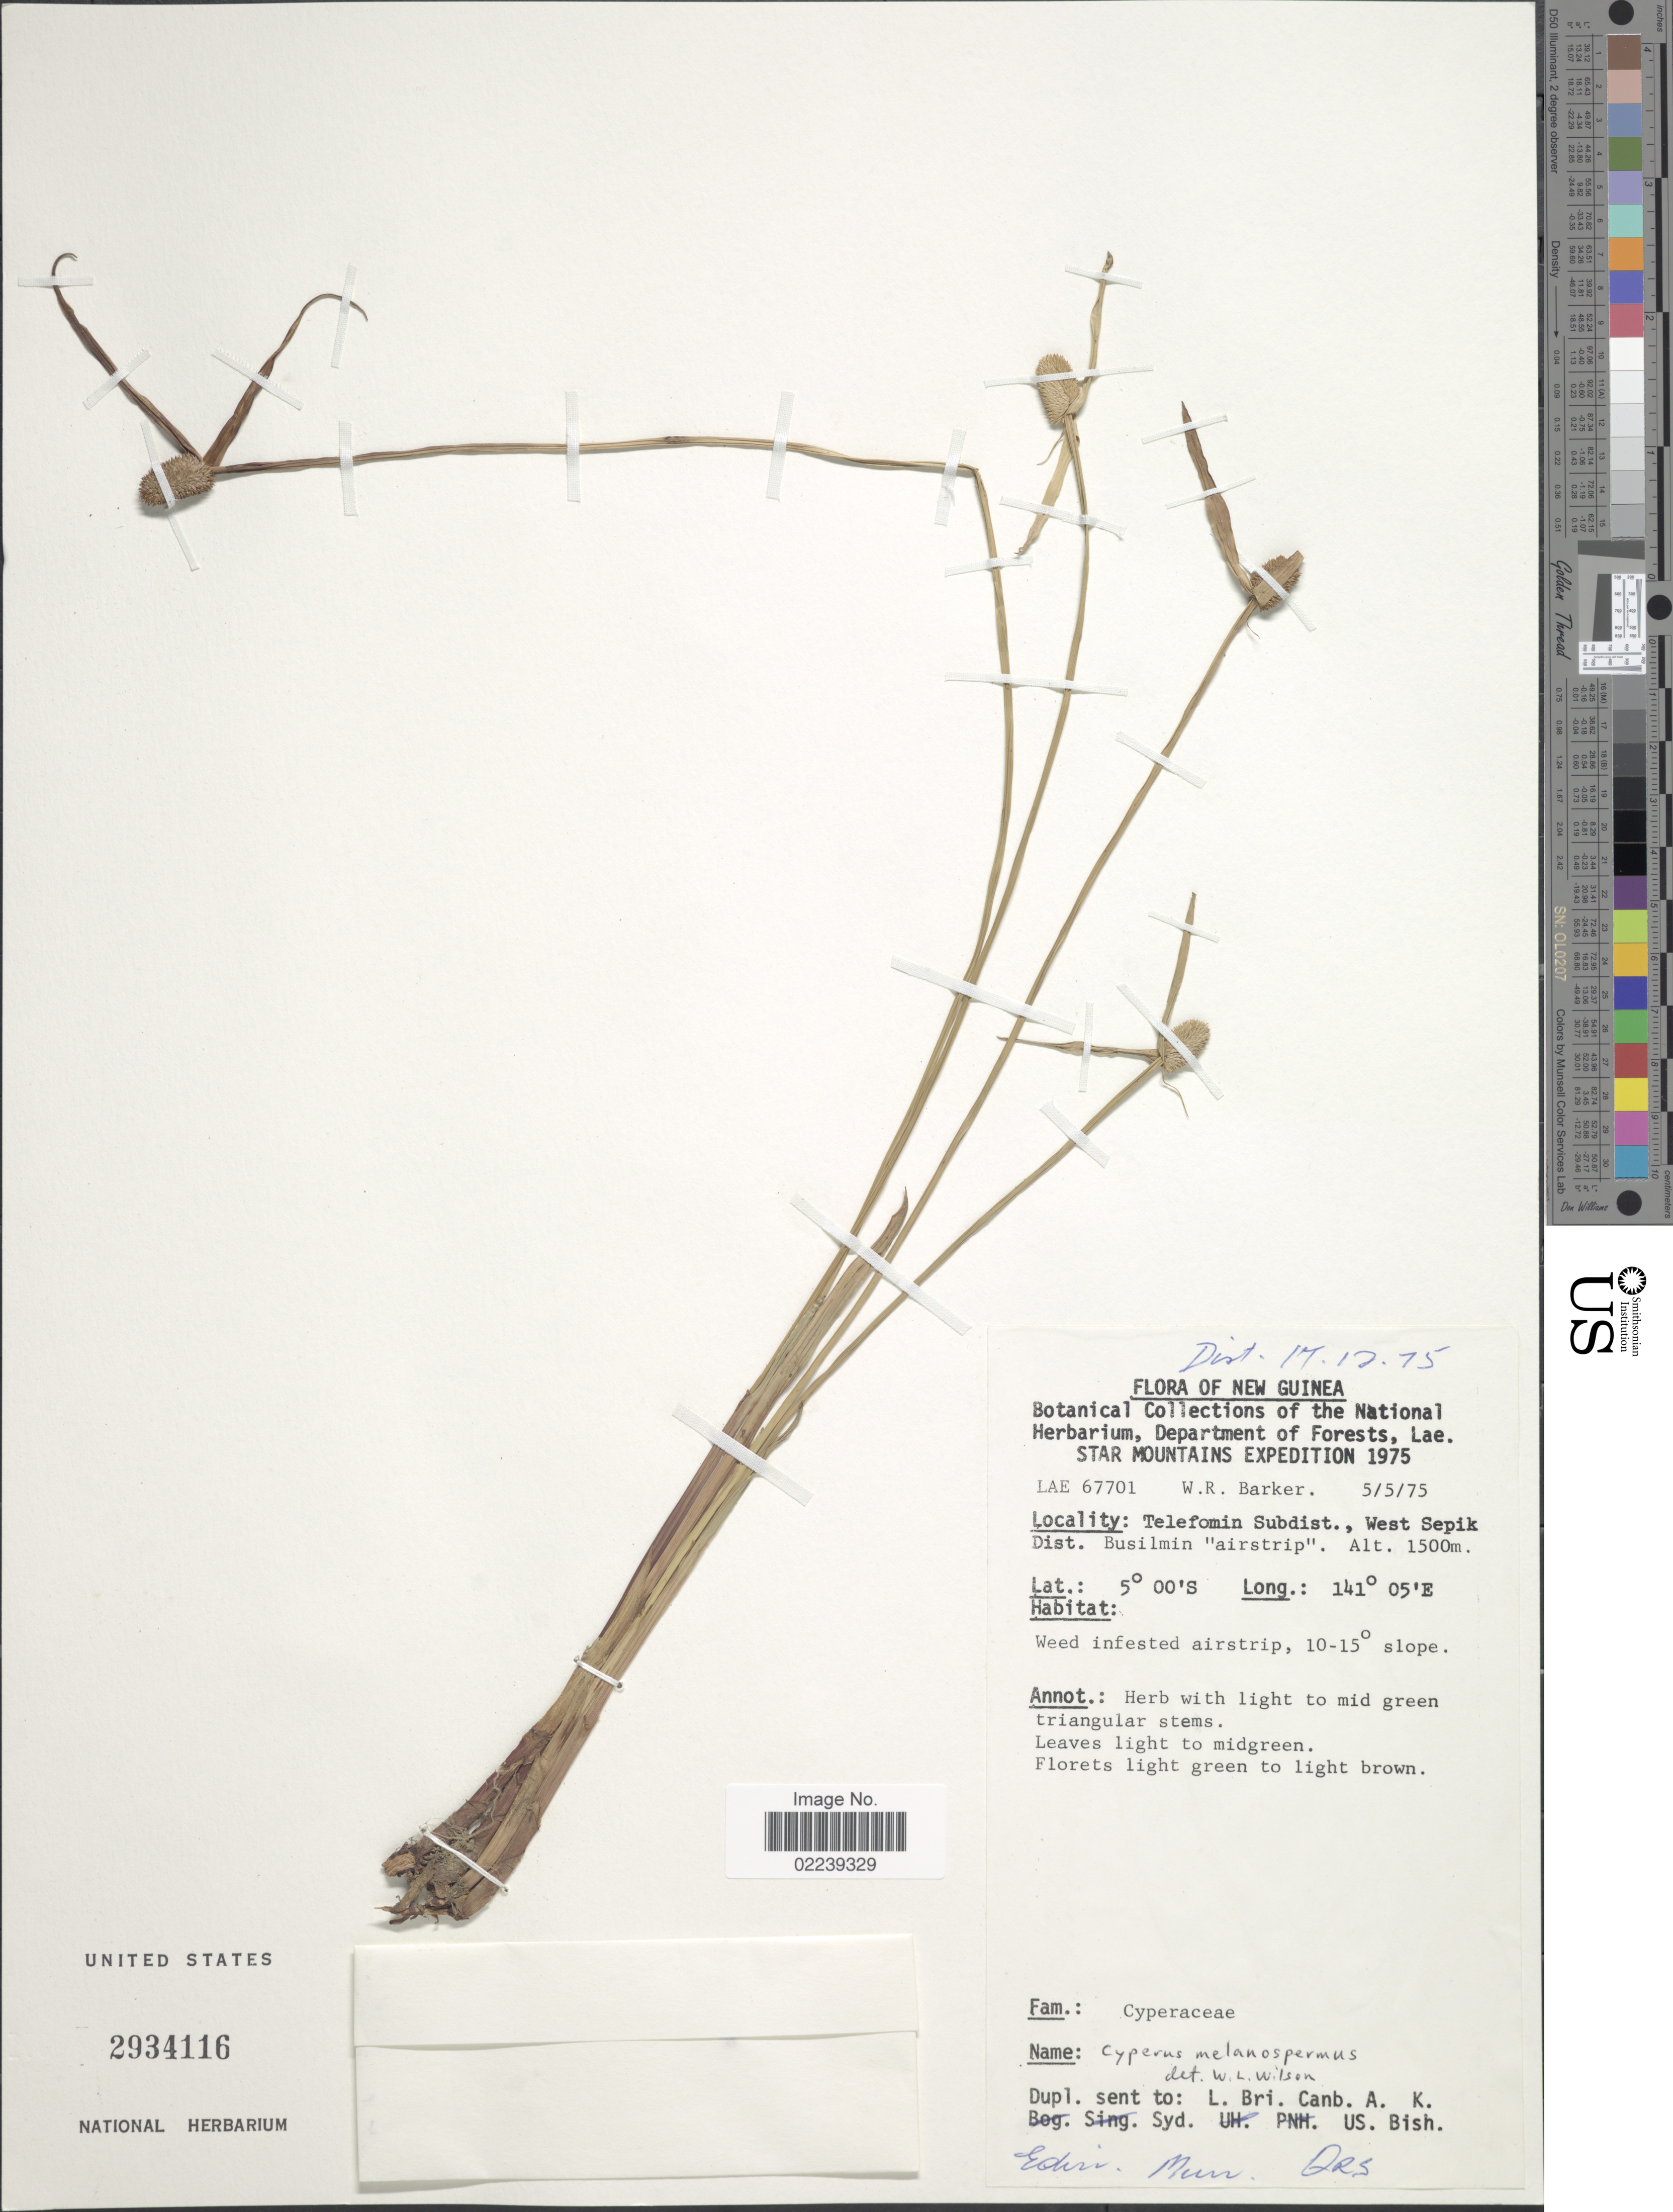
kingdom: Plantae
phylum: Tracheophyta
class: Liliopsida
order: Poales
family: Cyperaceae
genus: Cyperus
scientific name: Cyperus melanospermus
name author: (Nees) Valck. Sur.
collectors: W. R. Barker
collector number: LAE 67701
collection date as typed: Transcribed d/m/y: 5/5/75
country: Papua New Guinea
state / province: Sandaun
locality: New Guinea, Telefomin Subdist., West Sepik Dist. Busilmin 'airstrip'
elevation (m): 1500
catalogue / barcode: US 2934116